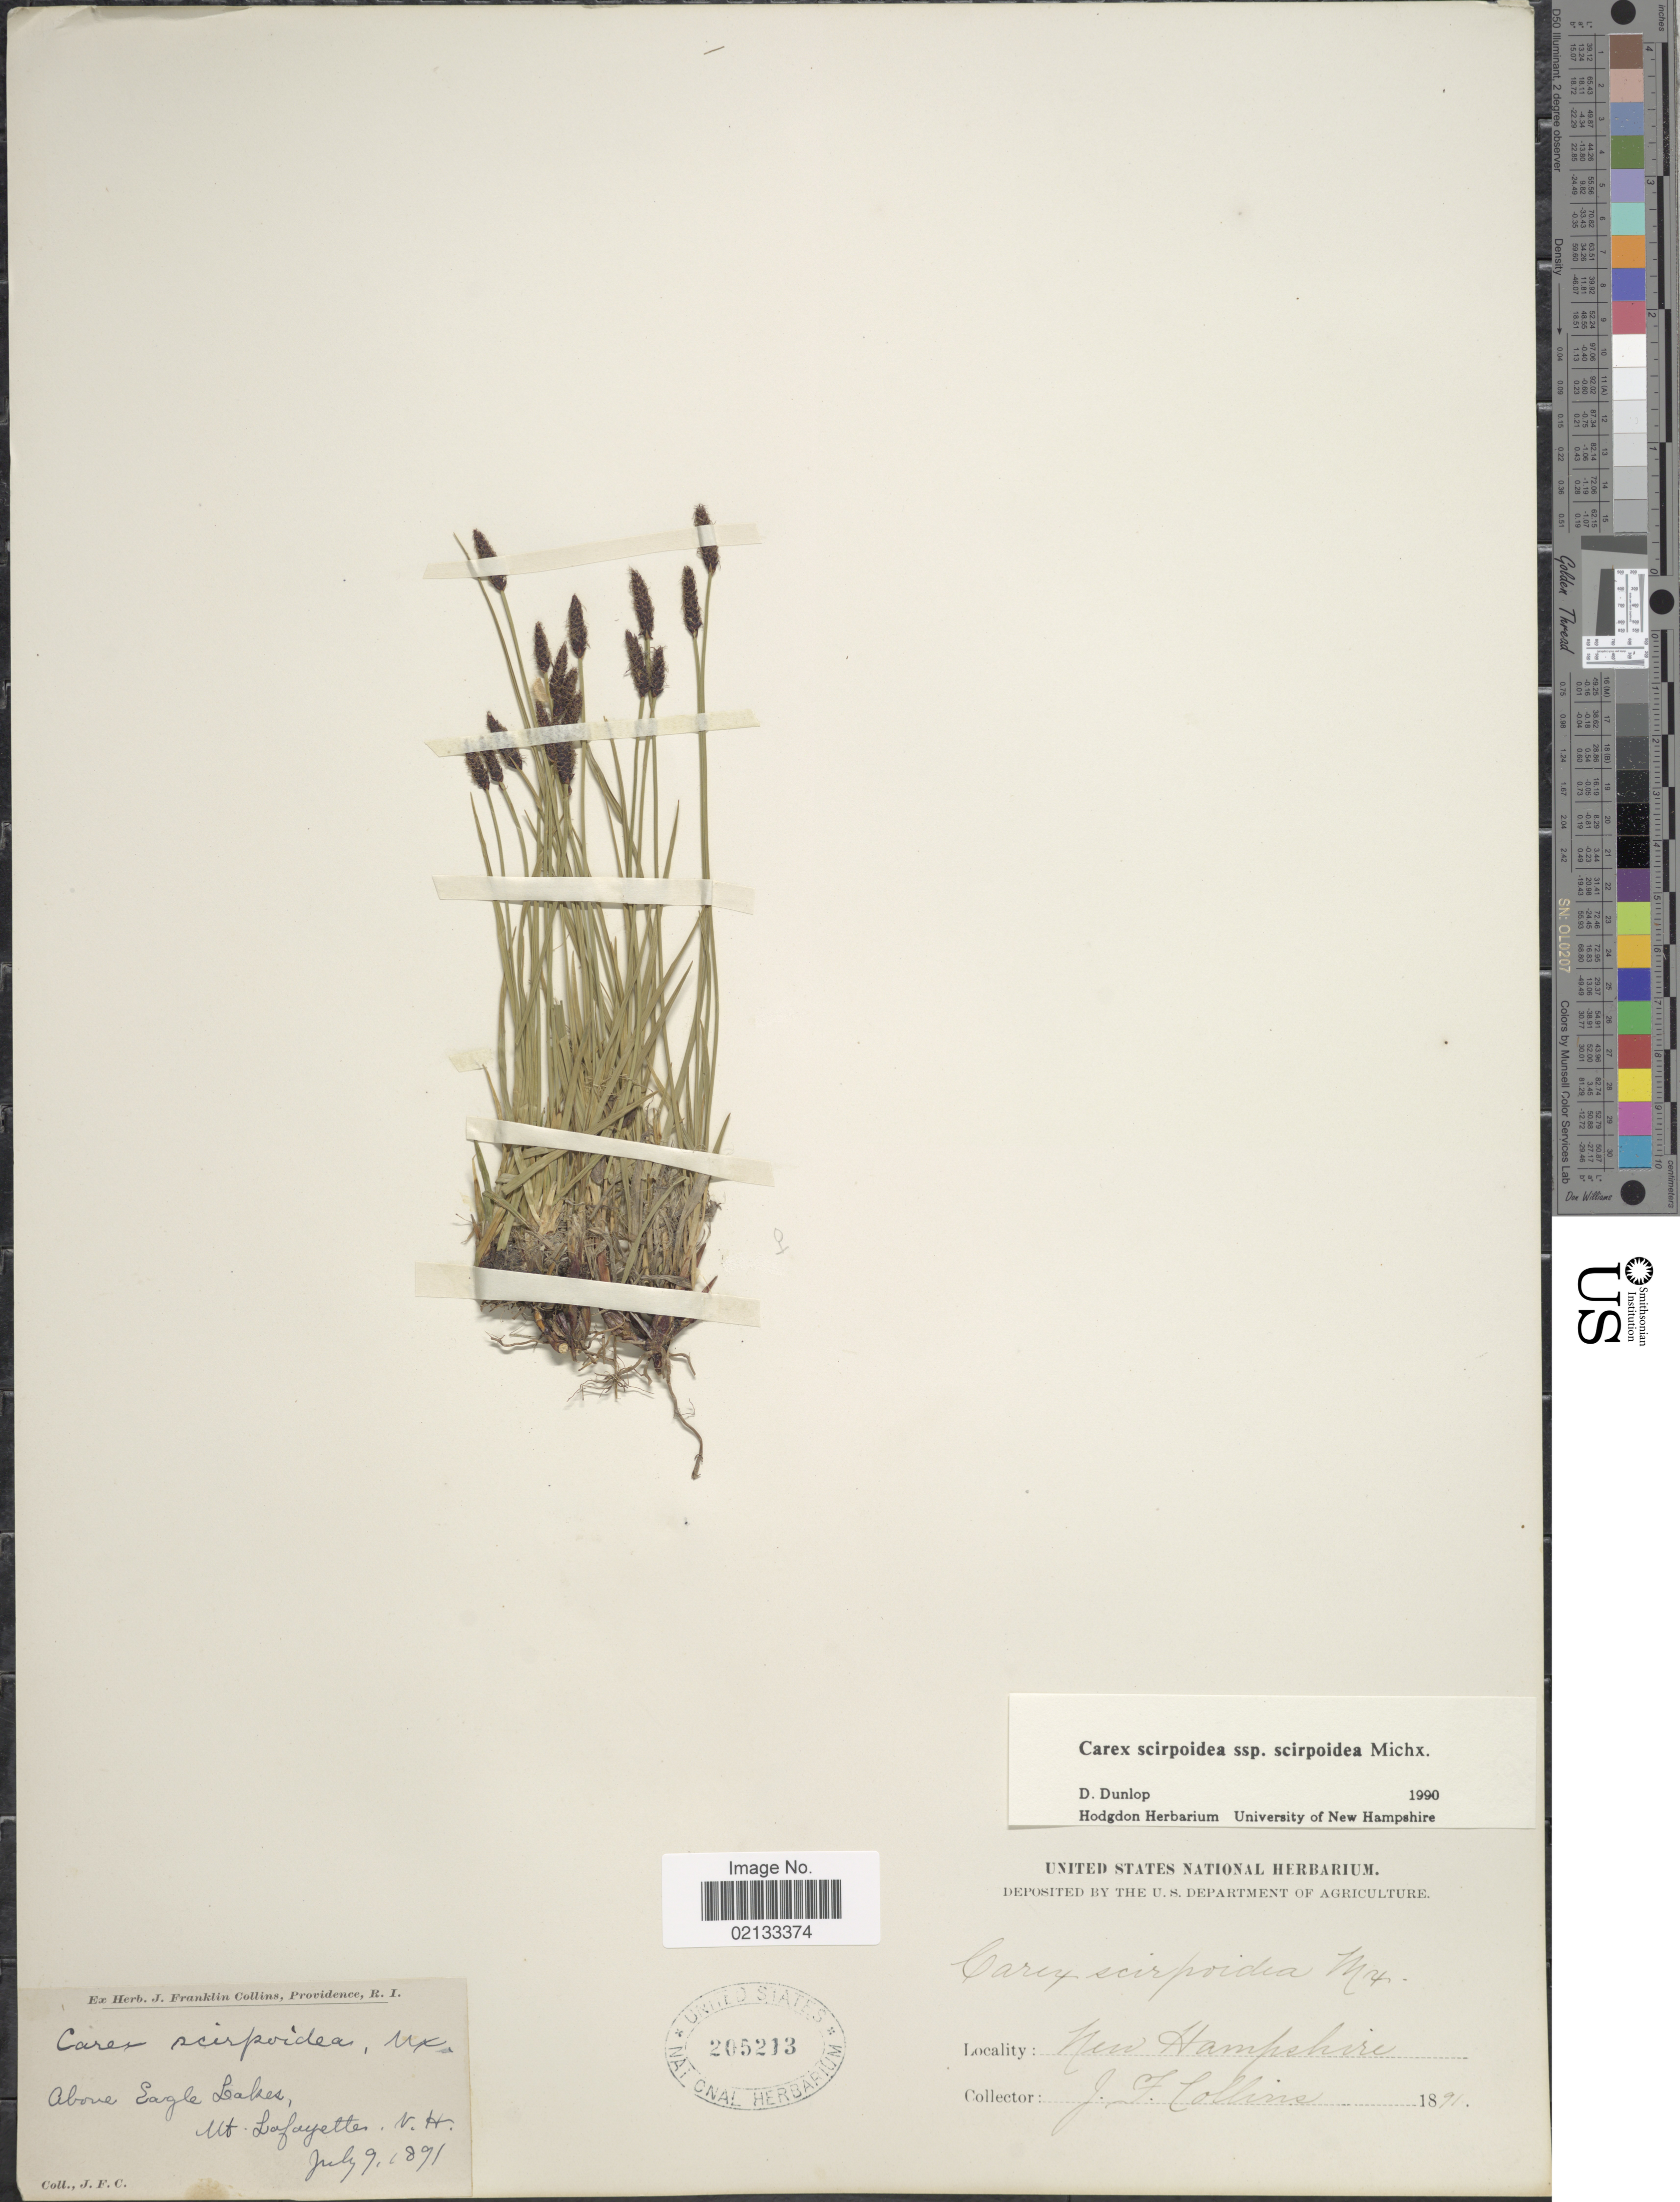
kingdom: Plantae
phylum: Tracheophyta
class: Liliopsida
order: Poales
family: Cyperaceae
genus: Carex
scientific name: Carex scirpoidea subsp. scirpoidea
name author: Michx.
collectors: J. Collins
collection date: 1891-07-09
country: United States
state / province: New Hampshire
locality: Above Eagle Lake, Mt Lafayette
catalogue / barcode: US 205213